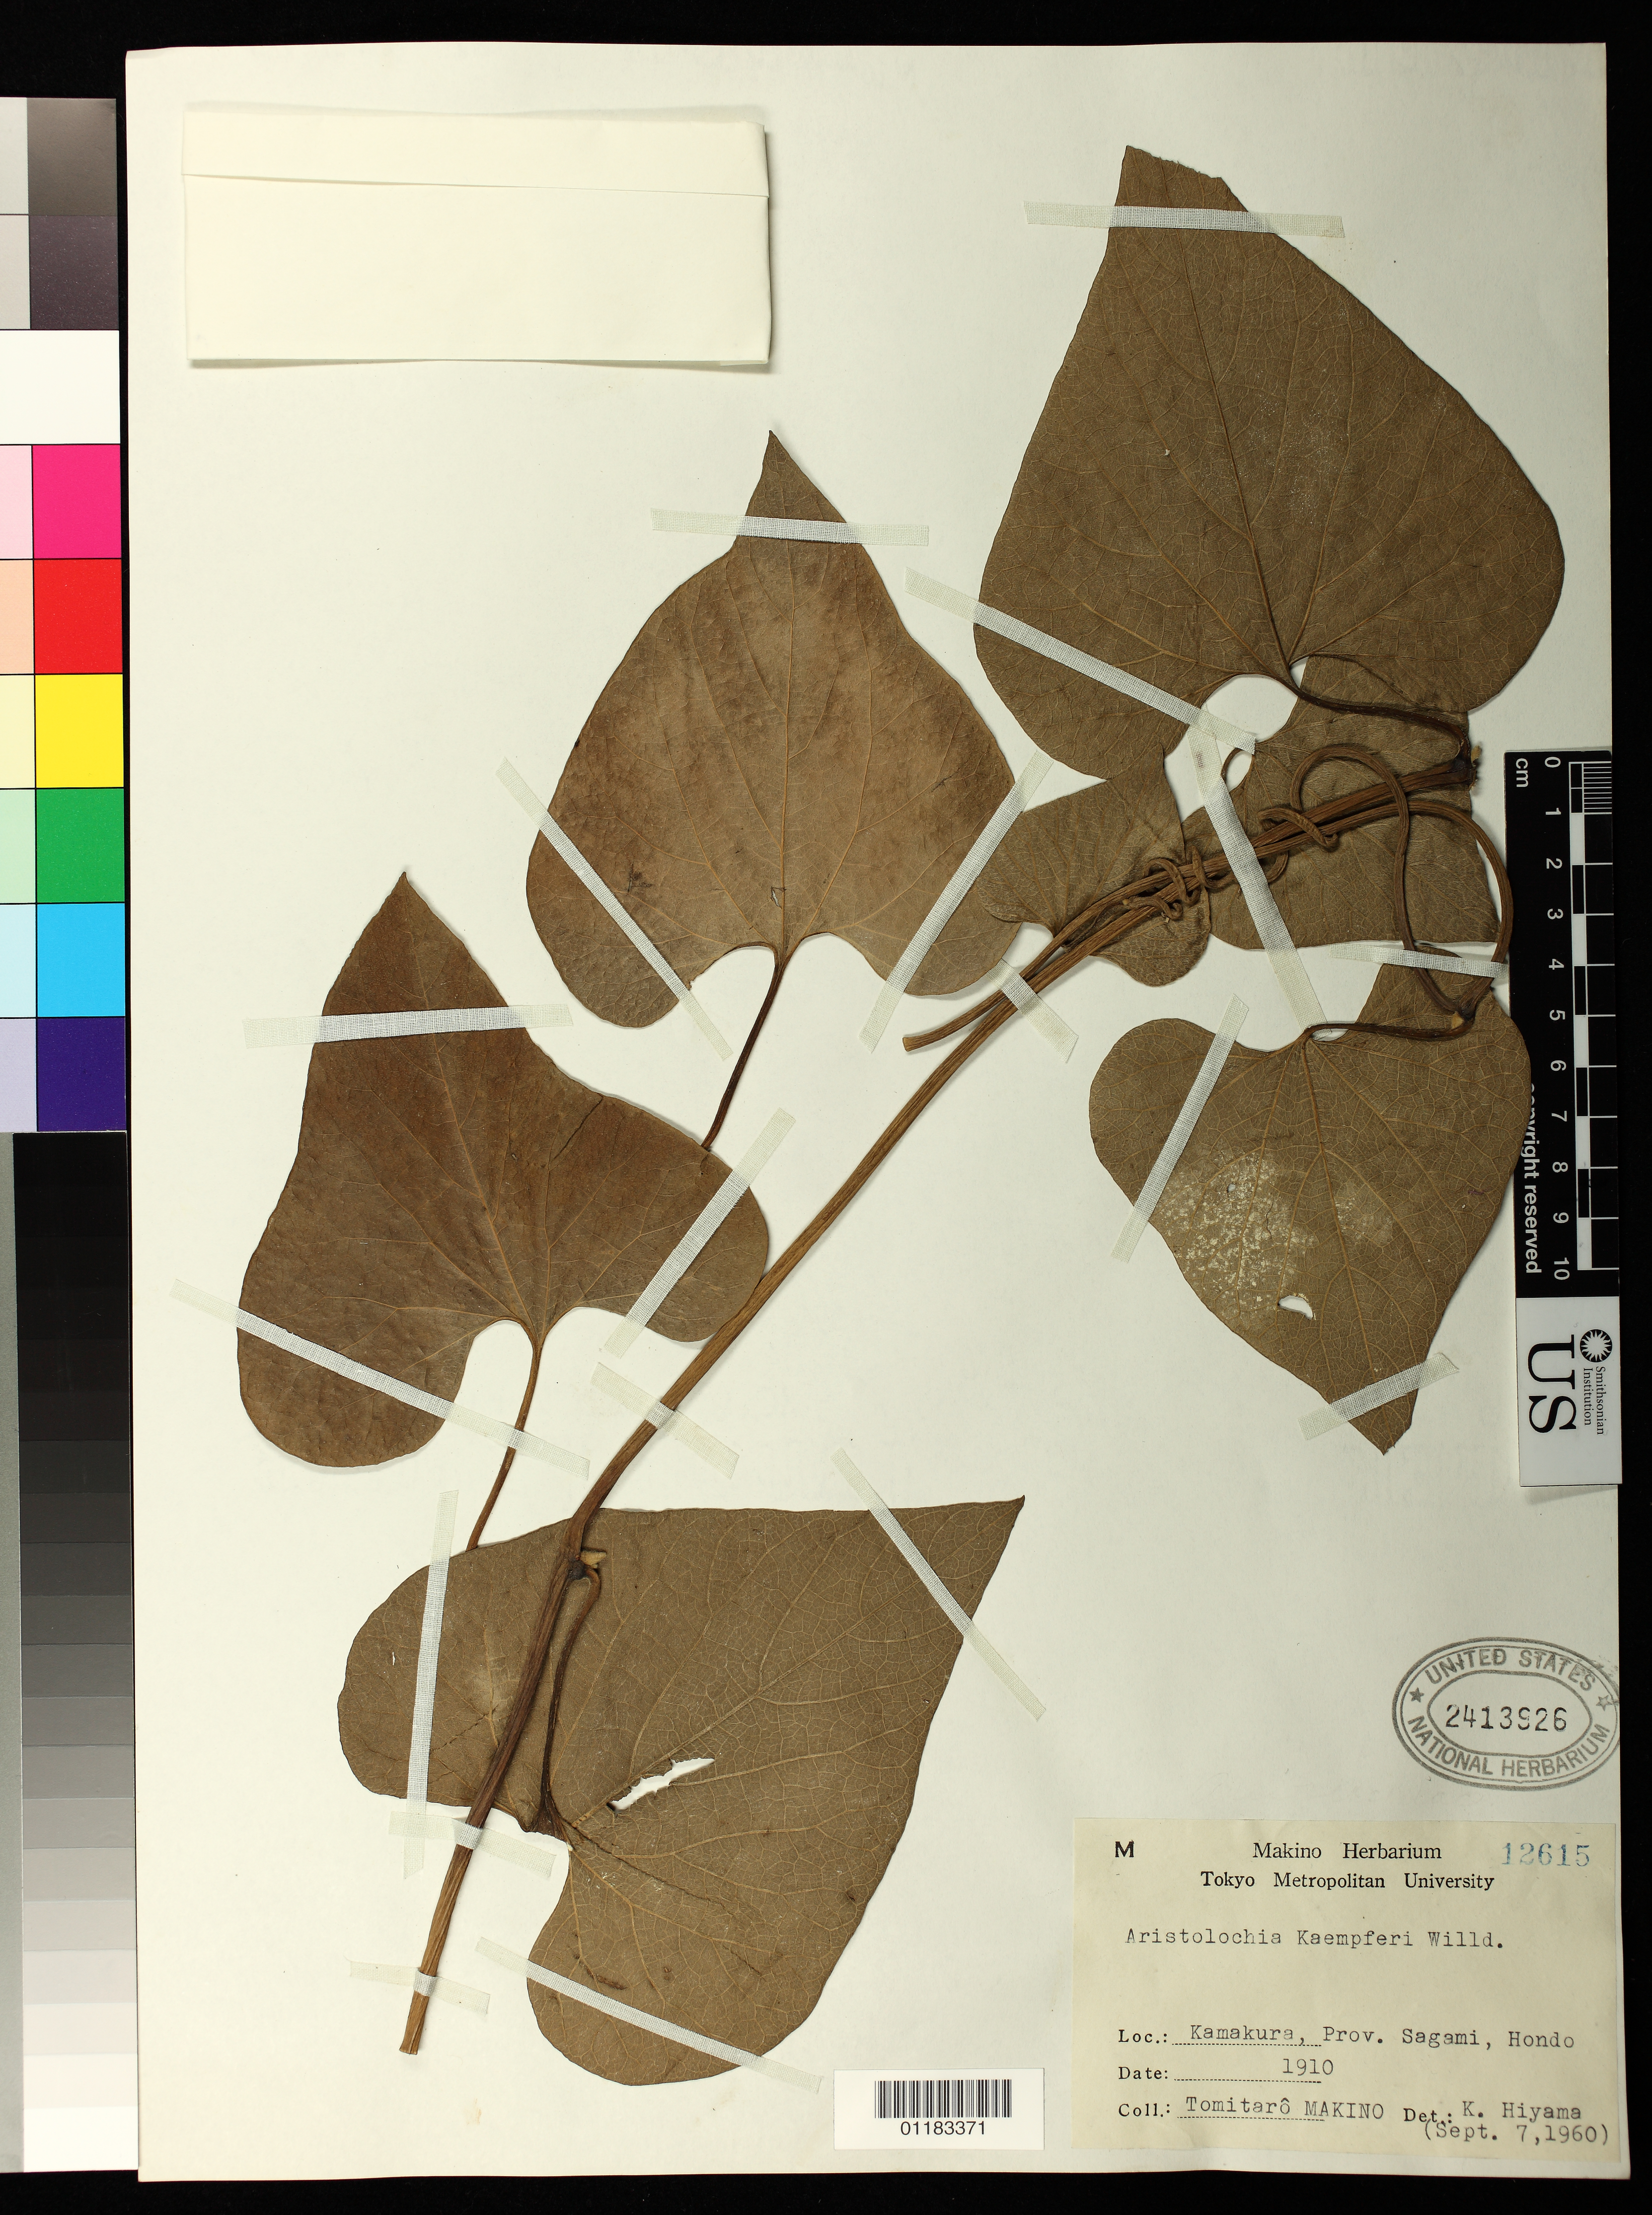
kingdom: Plantae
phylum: Tracheophyta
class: Magnoliopsida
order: Piperales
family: Aristolochiaceae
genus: Aristolochia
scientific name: Aristolochia kaempferi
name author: Willd.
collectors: T. Makino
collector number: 12615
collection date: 1910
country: Japan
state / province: Kanagawa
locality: Kamakura, Prov. Sagami, Hondo.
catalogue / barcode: US 2413926